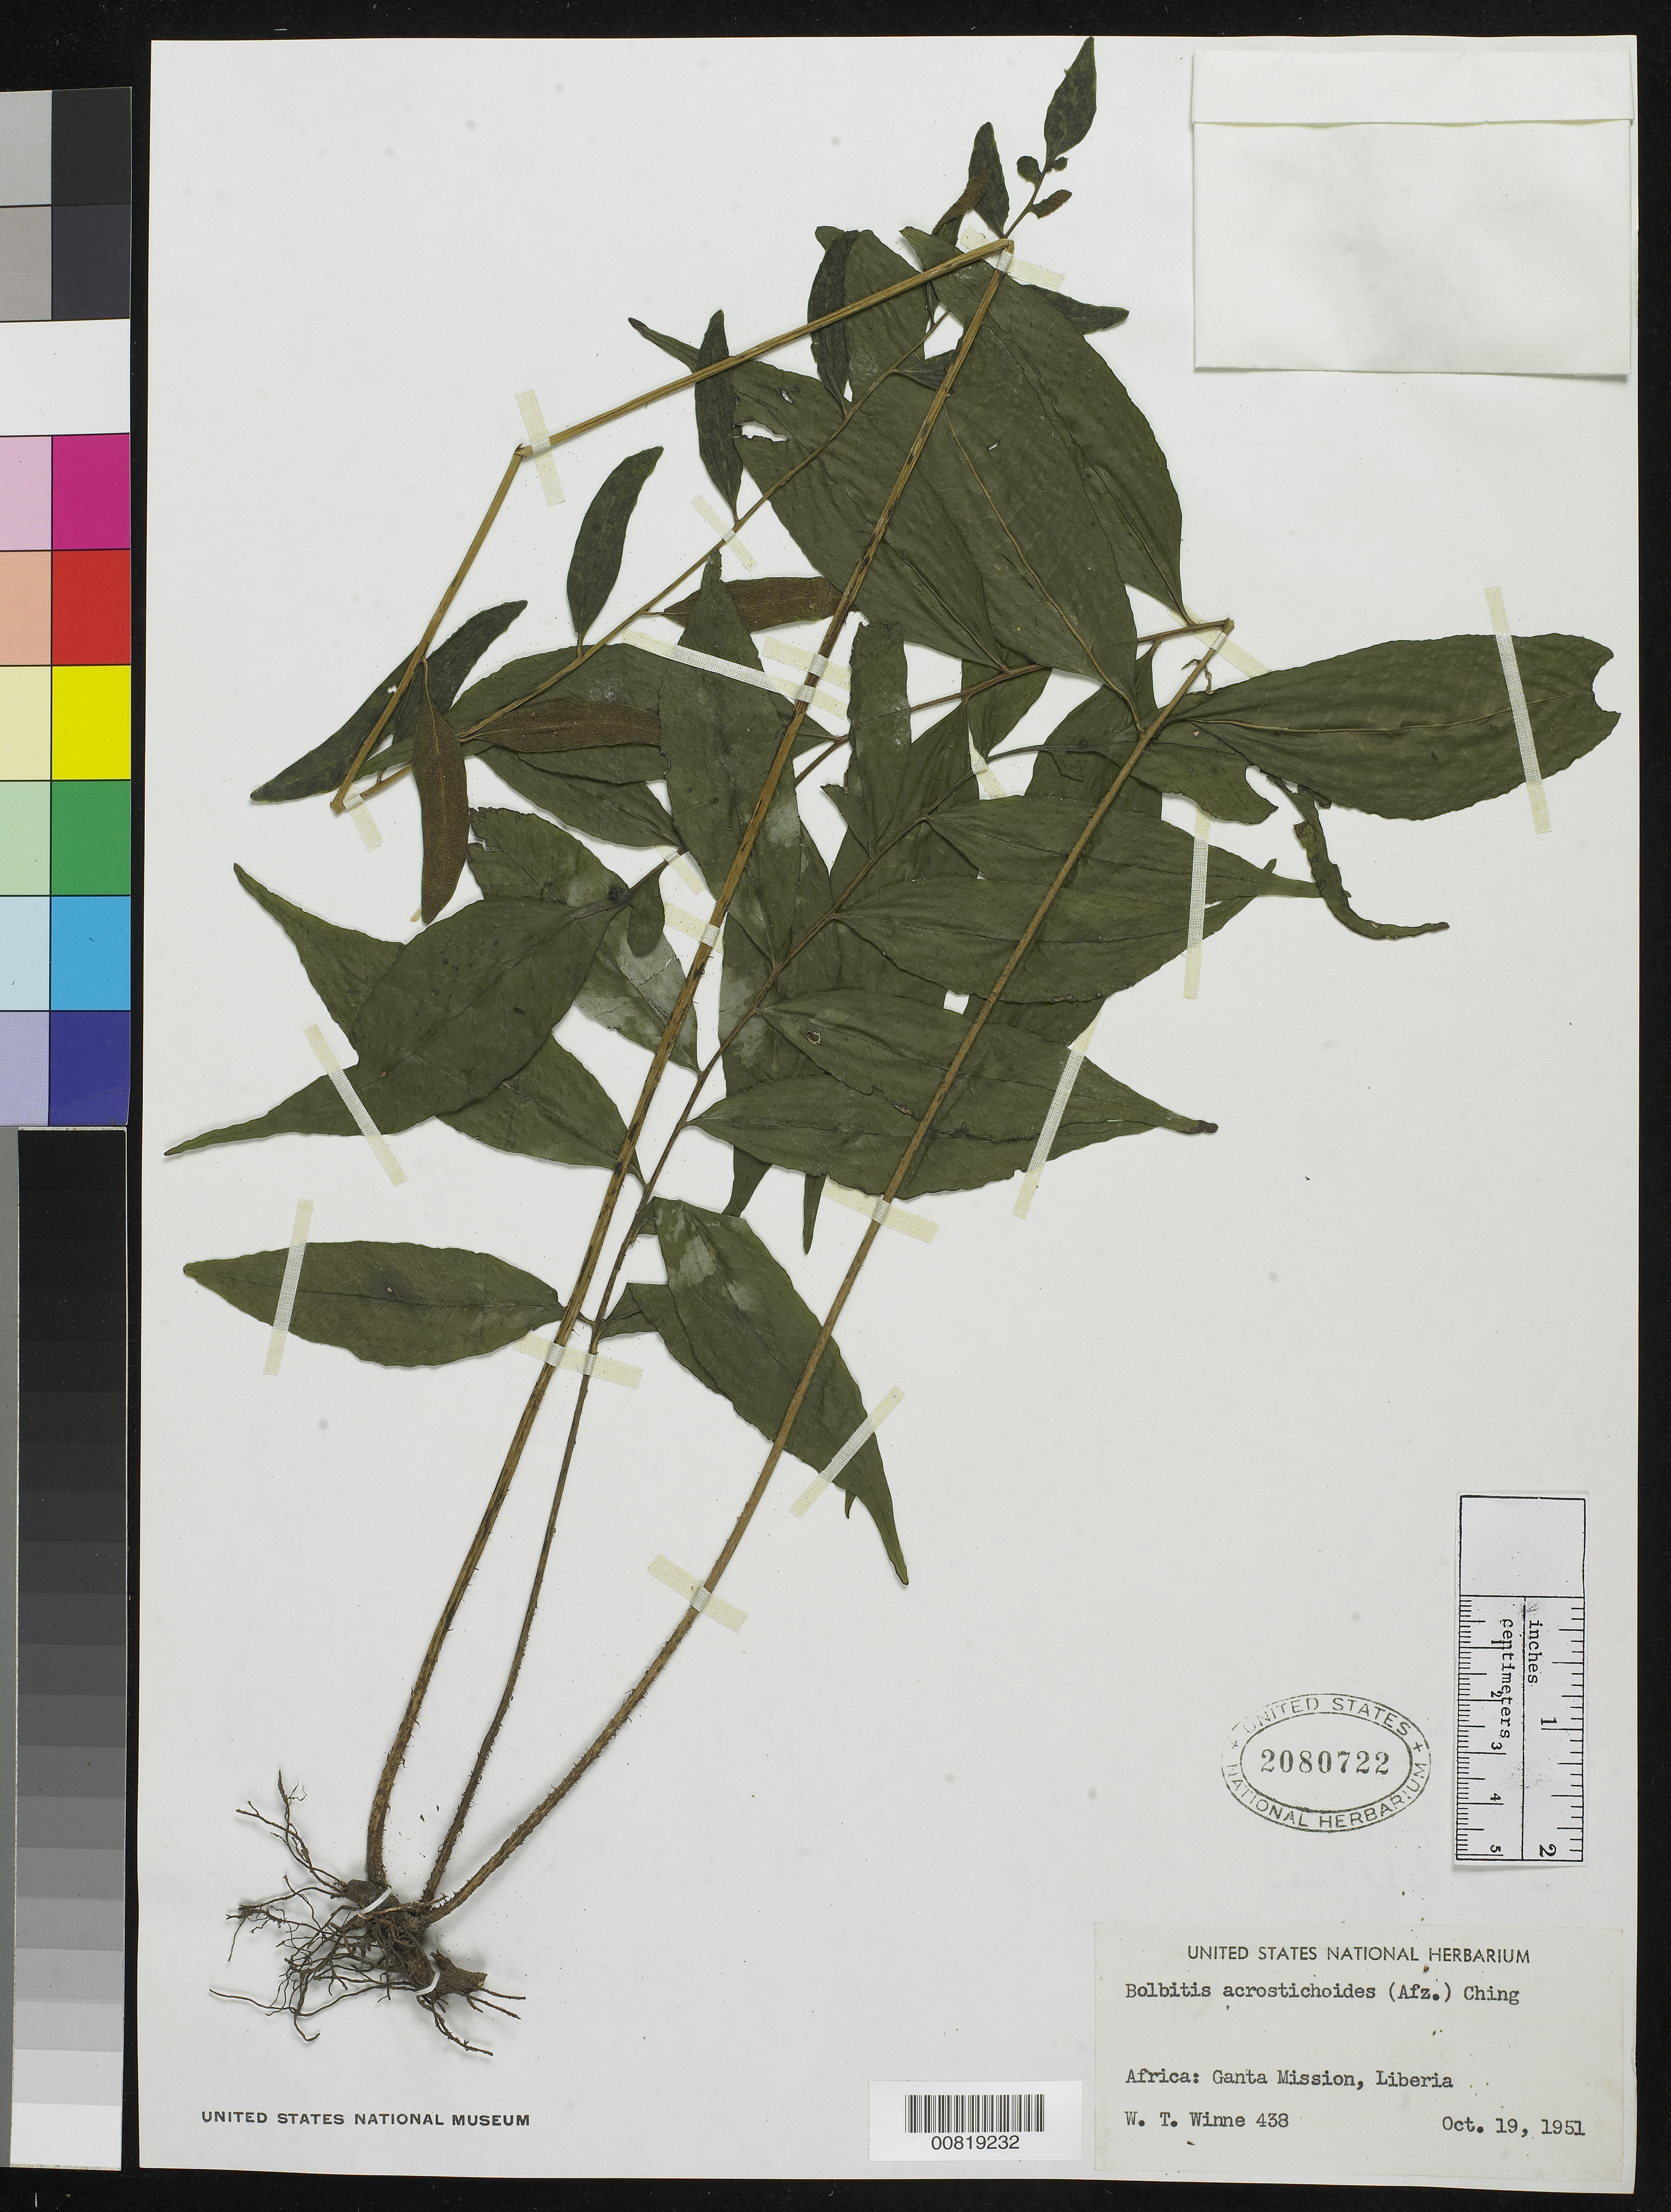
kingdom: Plantae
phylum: Tracheophyta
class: Polypodiopsida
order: Polypodiales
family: Dryopteridaceae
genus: Bolbitis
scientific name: Bolbitis acrostichoides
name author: (Hook.) Ching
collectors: -. Winne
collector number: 438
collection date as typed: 19 Oct 1951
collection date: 1951-10-19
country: Liberia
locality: Ganta Mission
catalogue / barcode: US 2080722